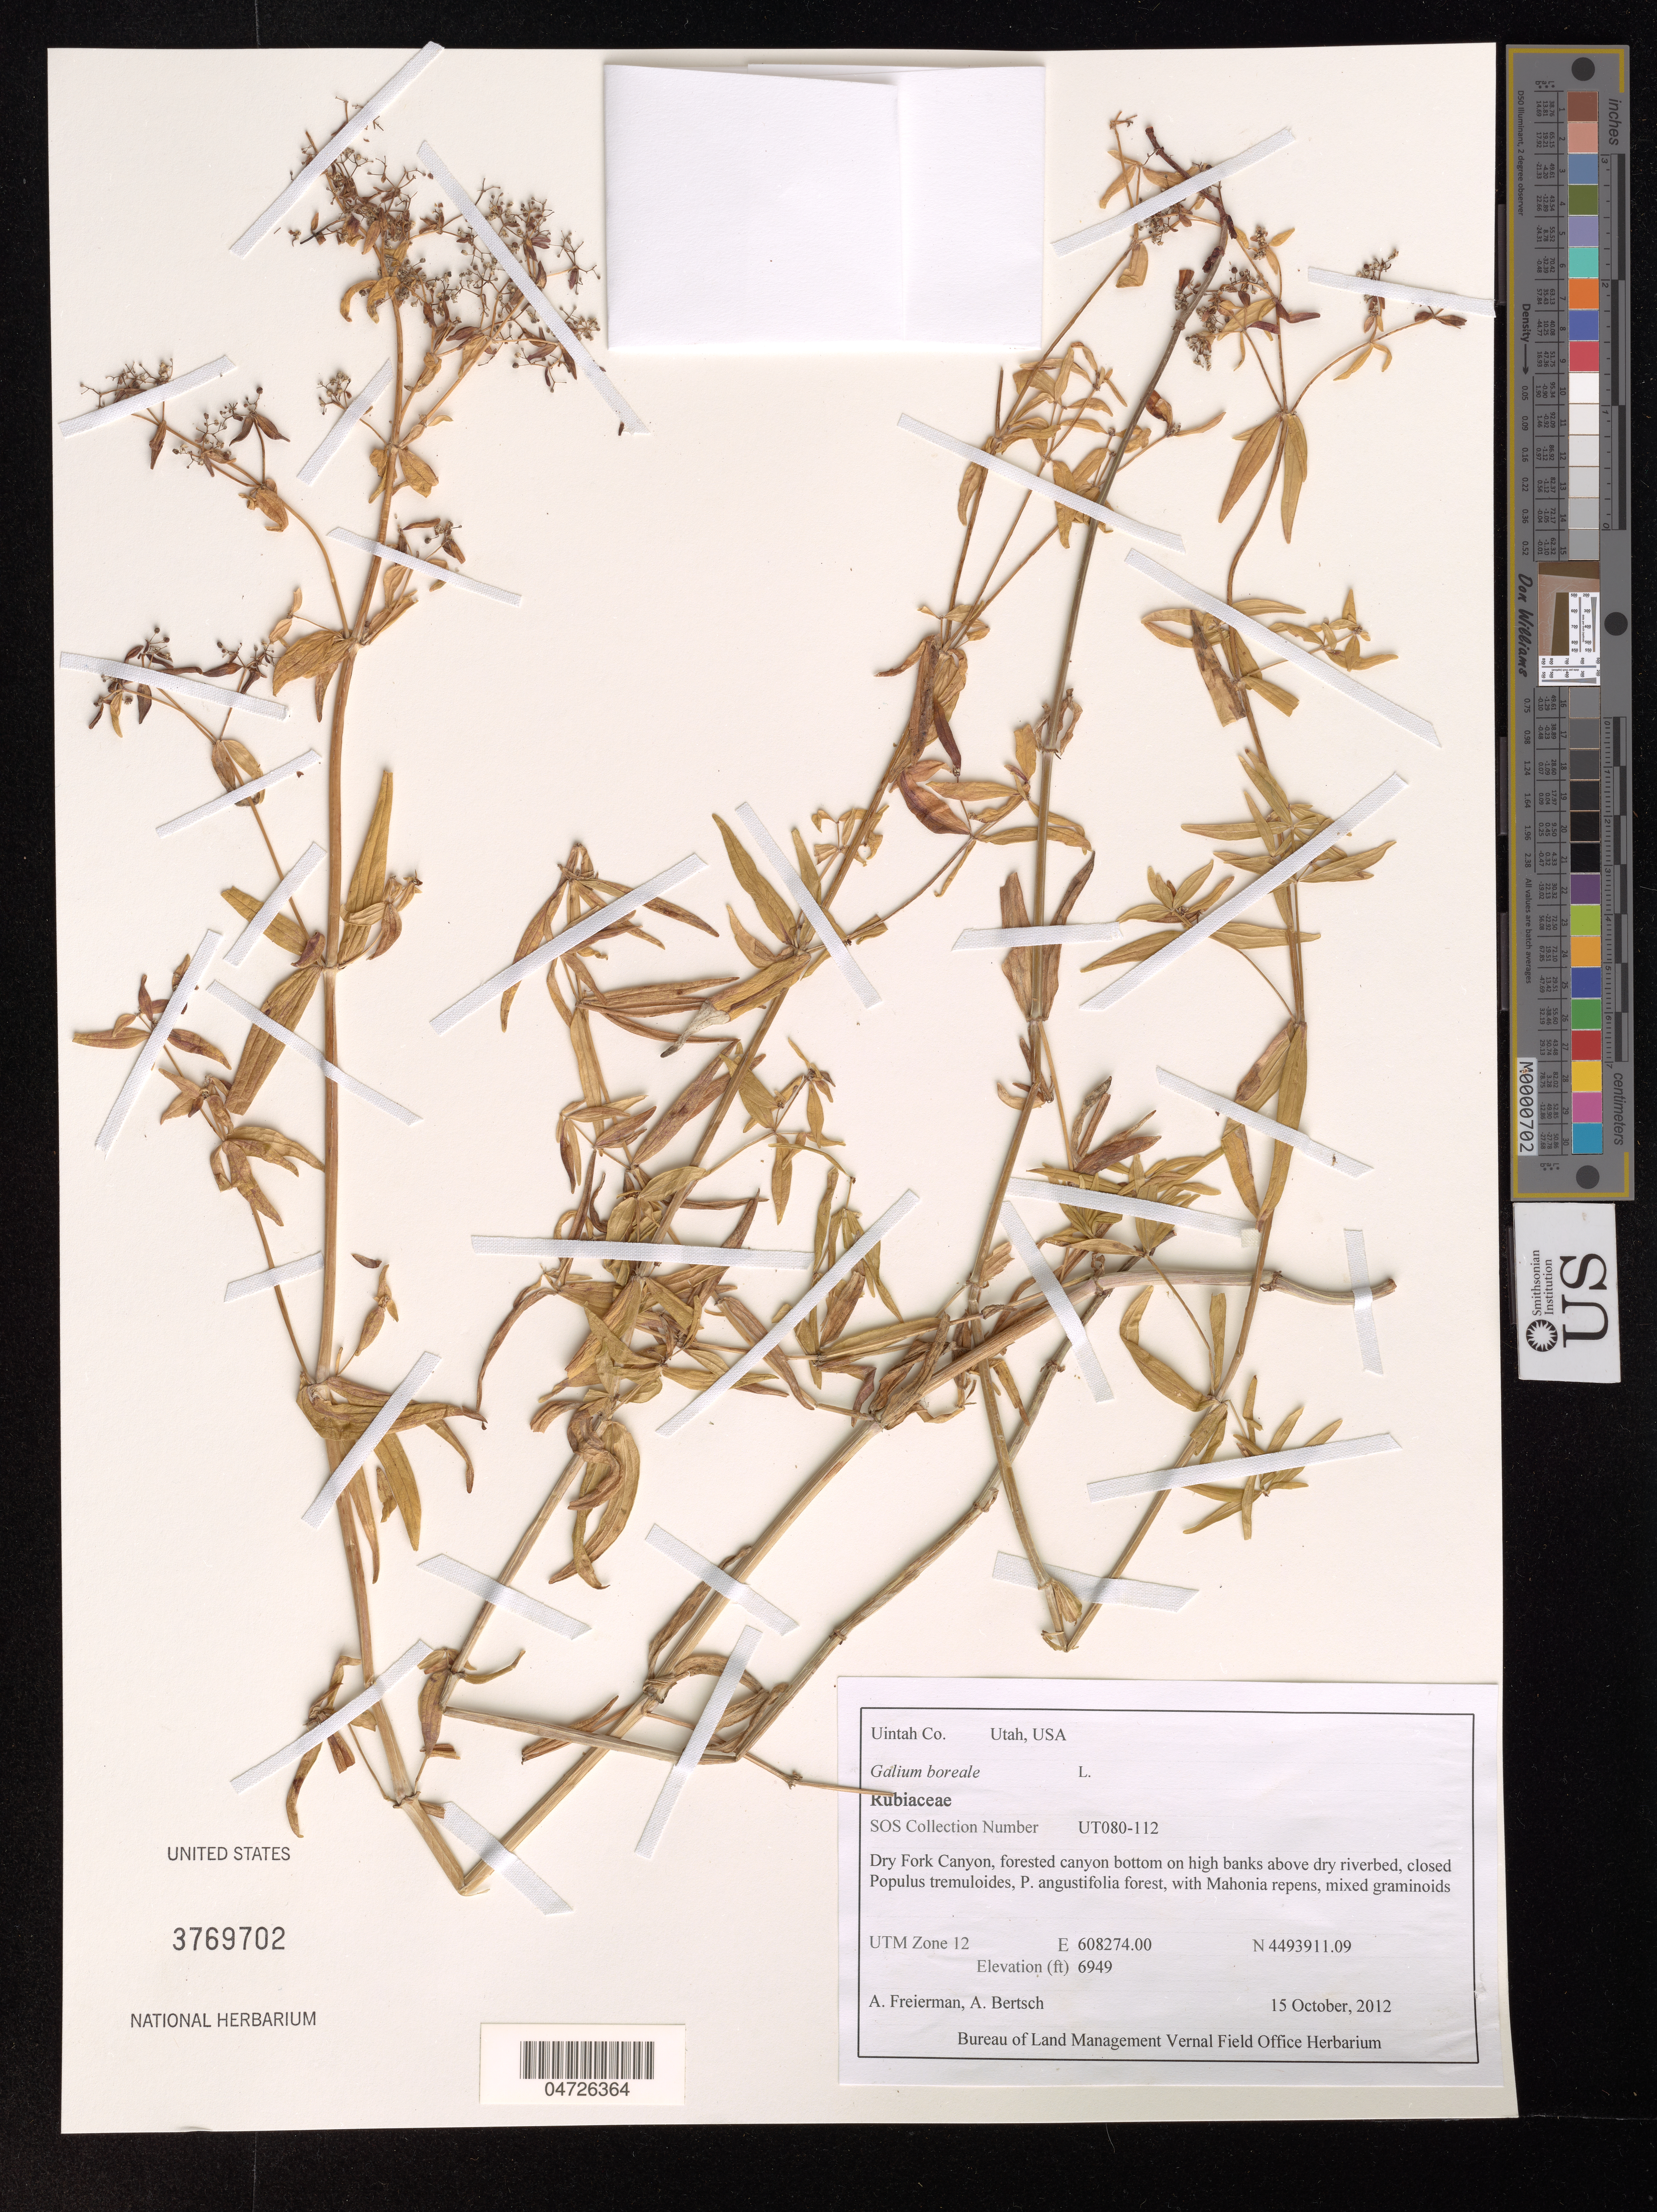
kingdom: Plantae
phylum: Tracheophyta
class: Magnoliopsida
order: Gentianales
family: Rubiaceae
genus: Galium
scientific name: Galium boreale L.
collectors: A. Freierman & A. Bertsch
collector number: UT080-112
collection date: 2012-10-15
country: United States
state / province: Utah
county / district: Uintah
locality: Uintah Co. Dry Fork Canyon, forested canyon bottom on high banks above dry riverbed. UTM Zone 12.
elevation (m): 2118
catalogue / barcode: US 3769702